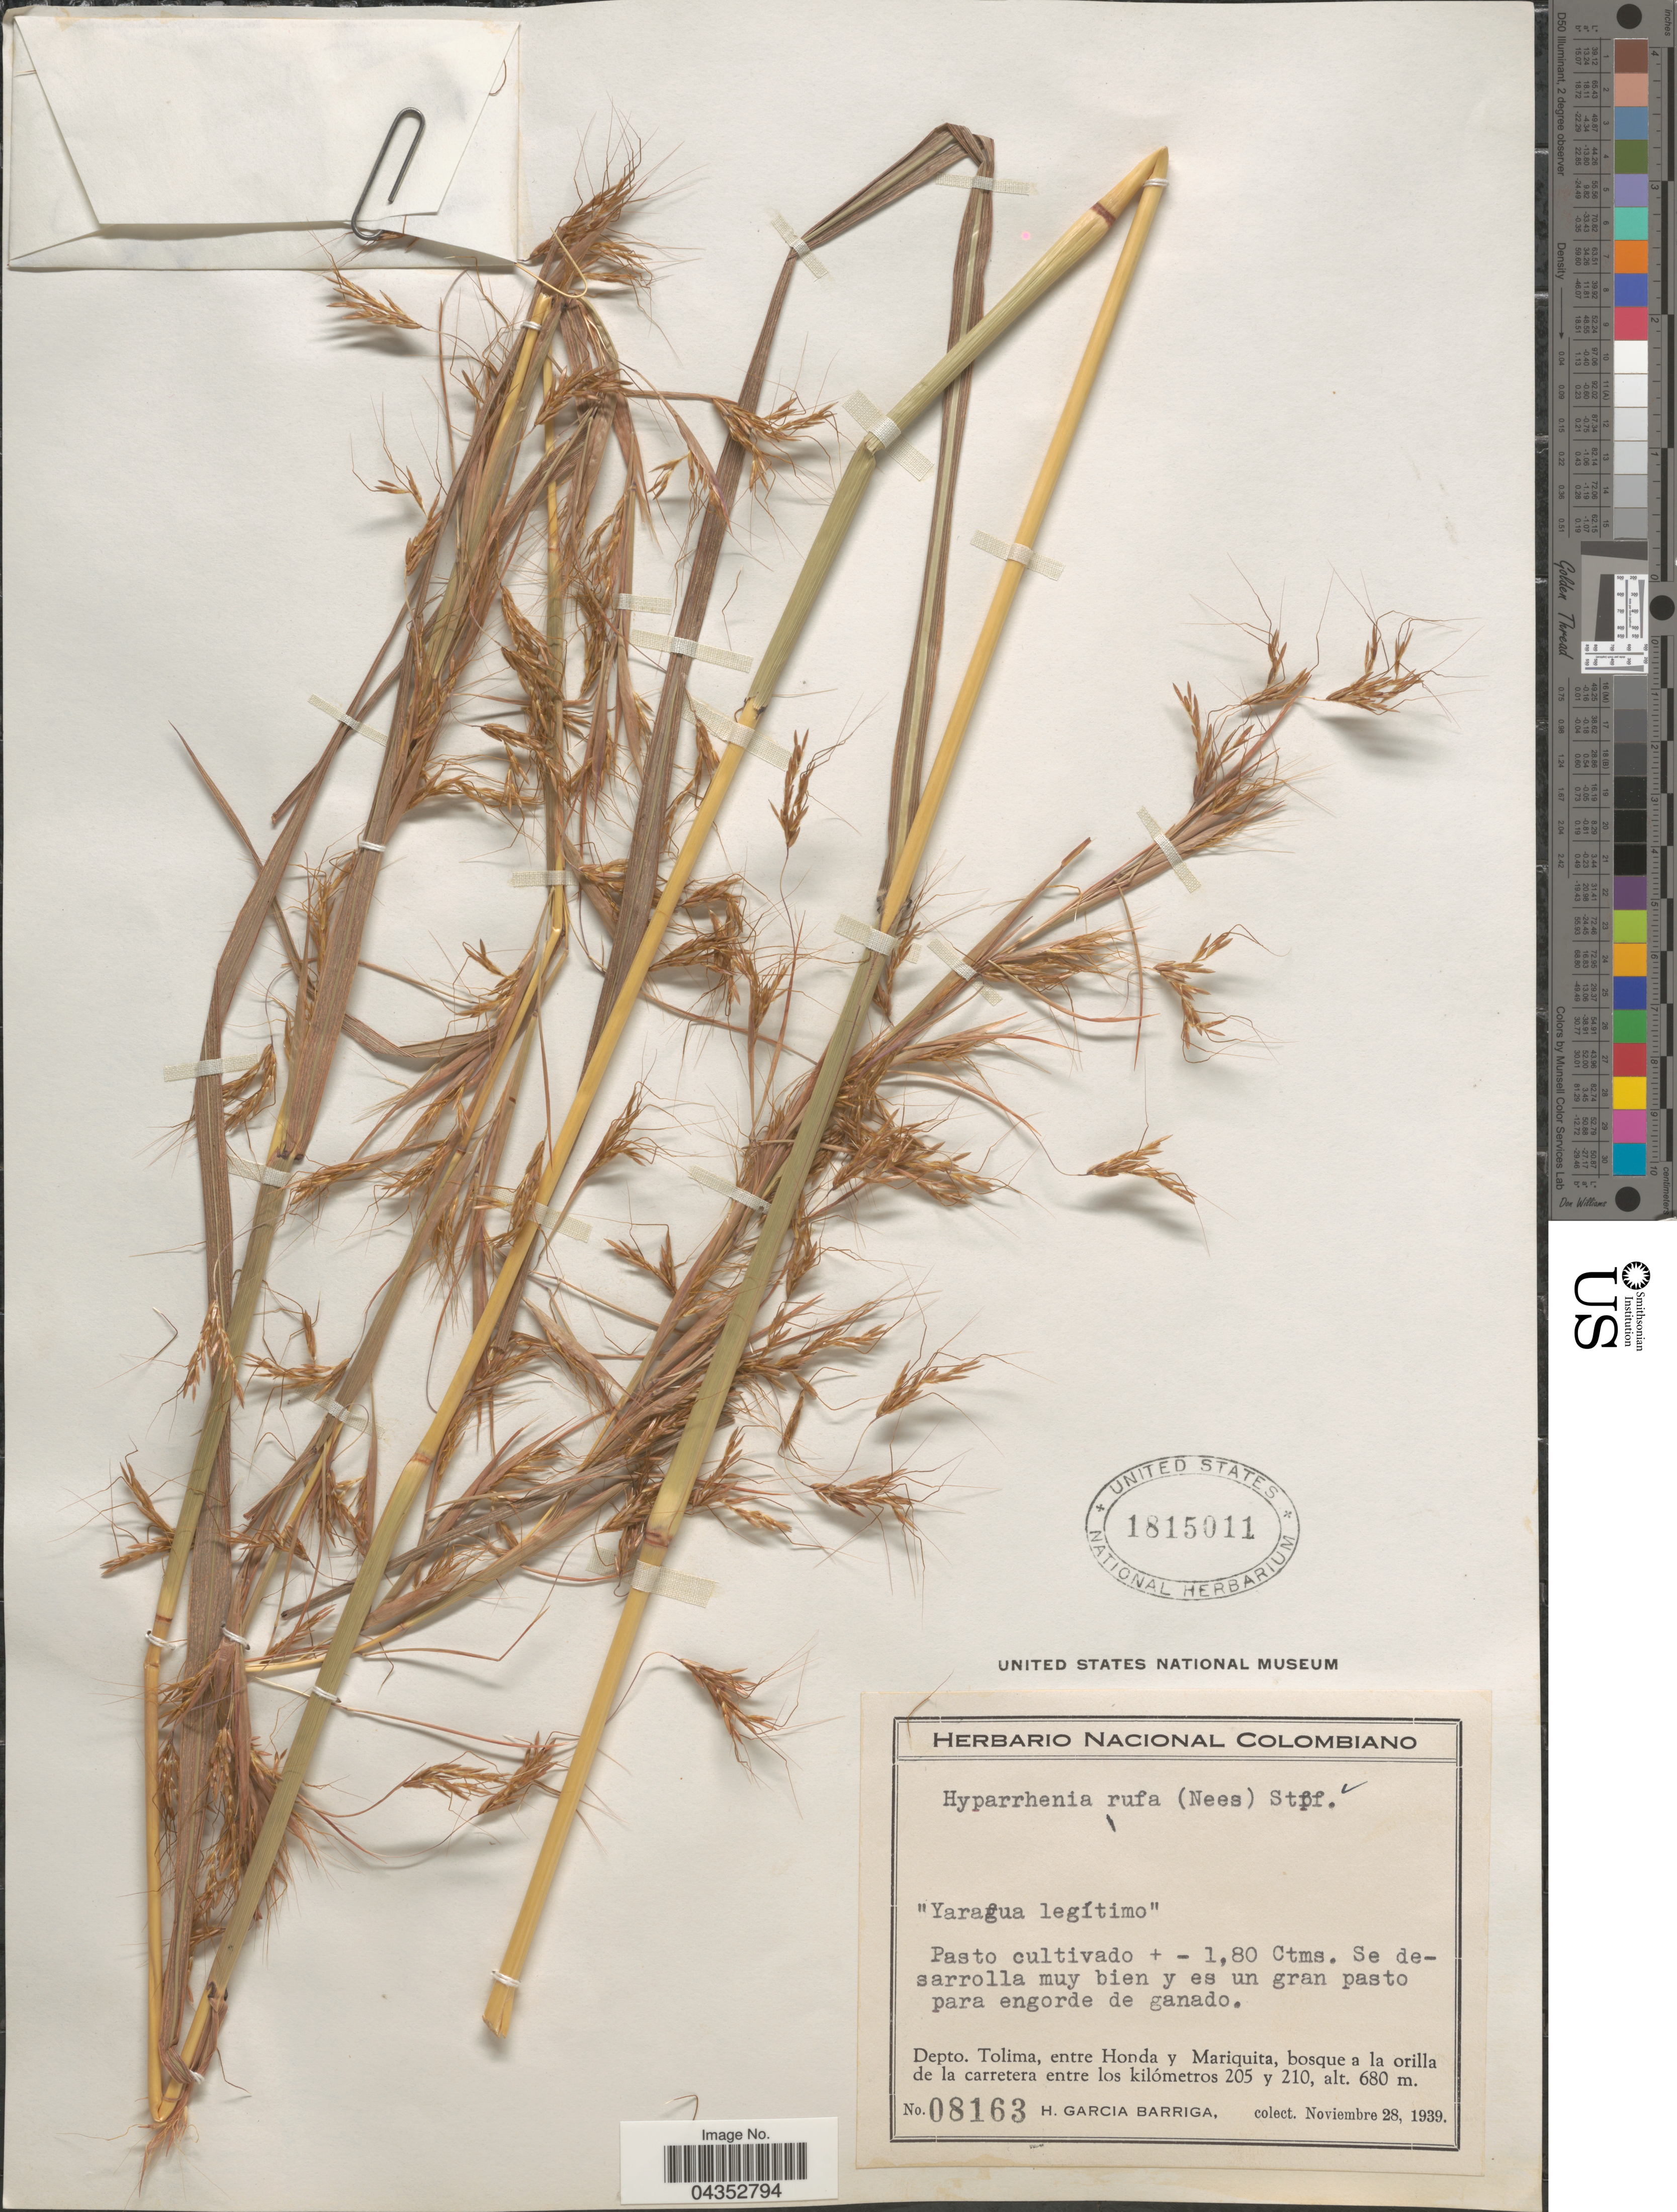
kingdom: Plantae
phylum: Tracheophyta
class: Liliopsida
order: Poales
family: Poaceae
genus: Hyparrhenia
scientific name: Hyparrhenia rufa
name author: (Nees) Stapf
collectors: H. García Barriga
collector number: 08163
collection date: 1939-11-28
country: Colombia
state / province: Tolima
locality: Depto. Tolima, entre Honda y Mariquita, bosque a la orilla de la carretera entre los kilómetres 205 y 210.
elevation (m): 680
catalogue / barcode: US 1815011